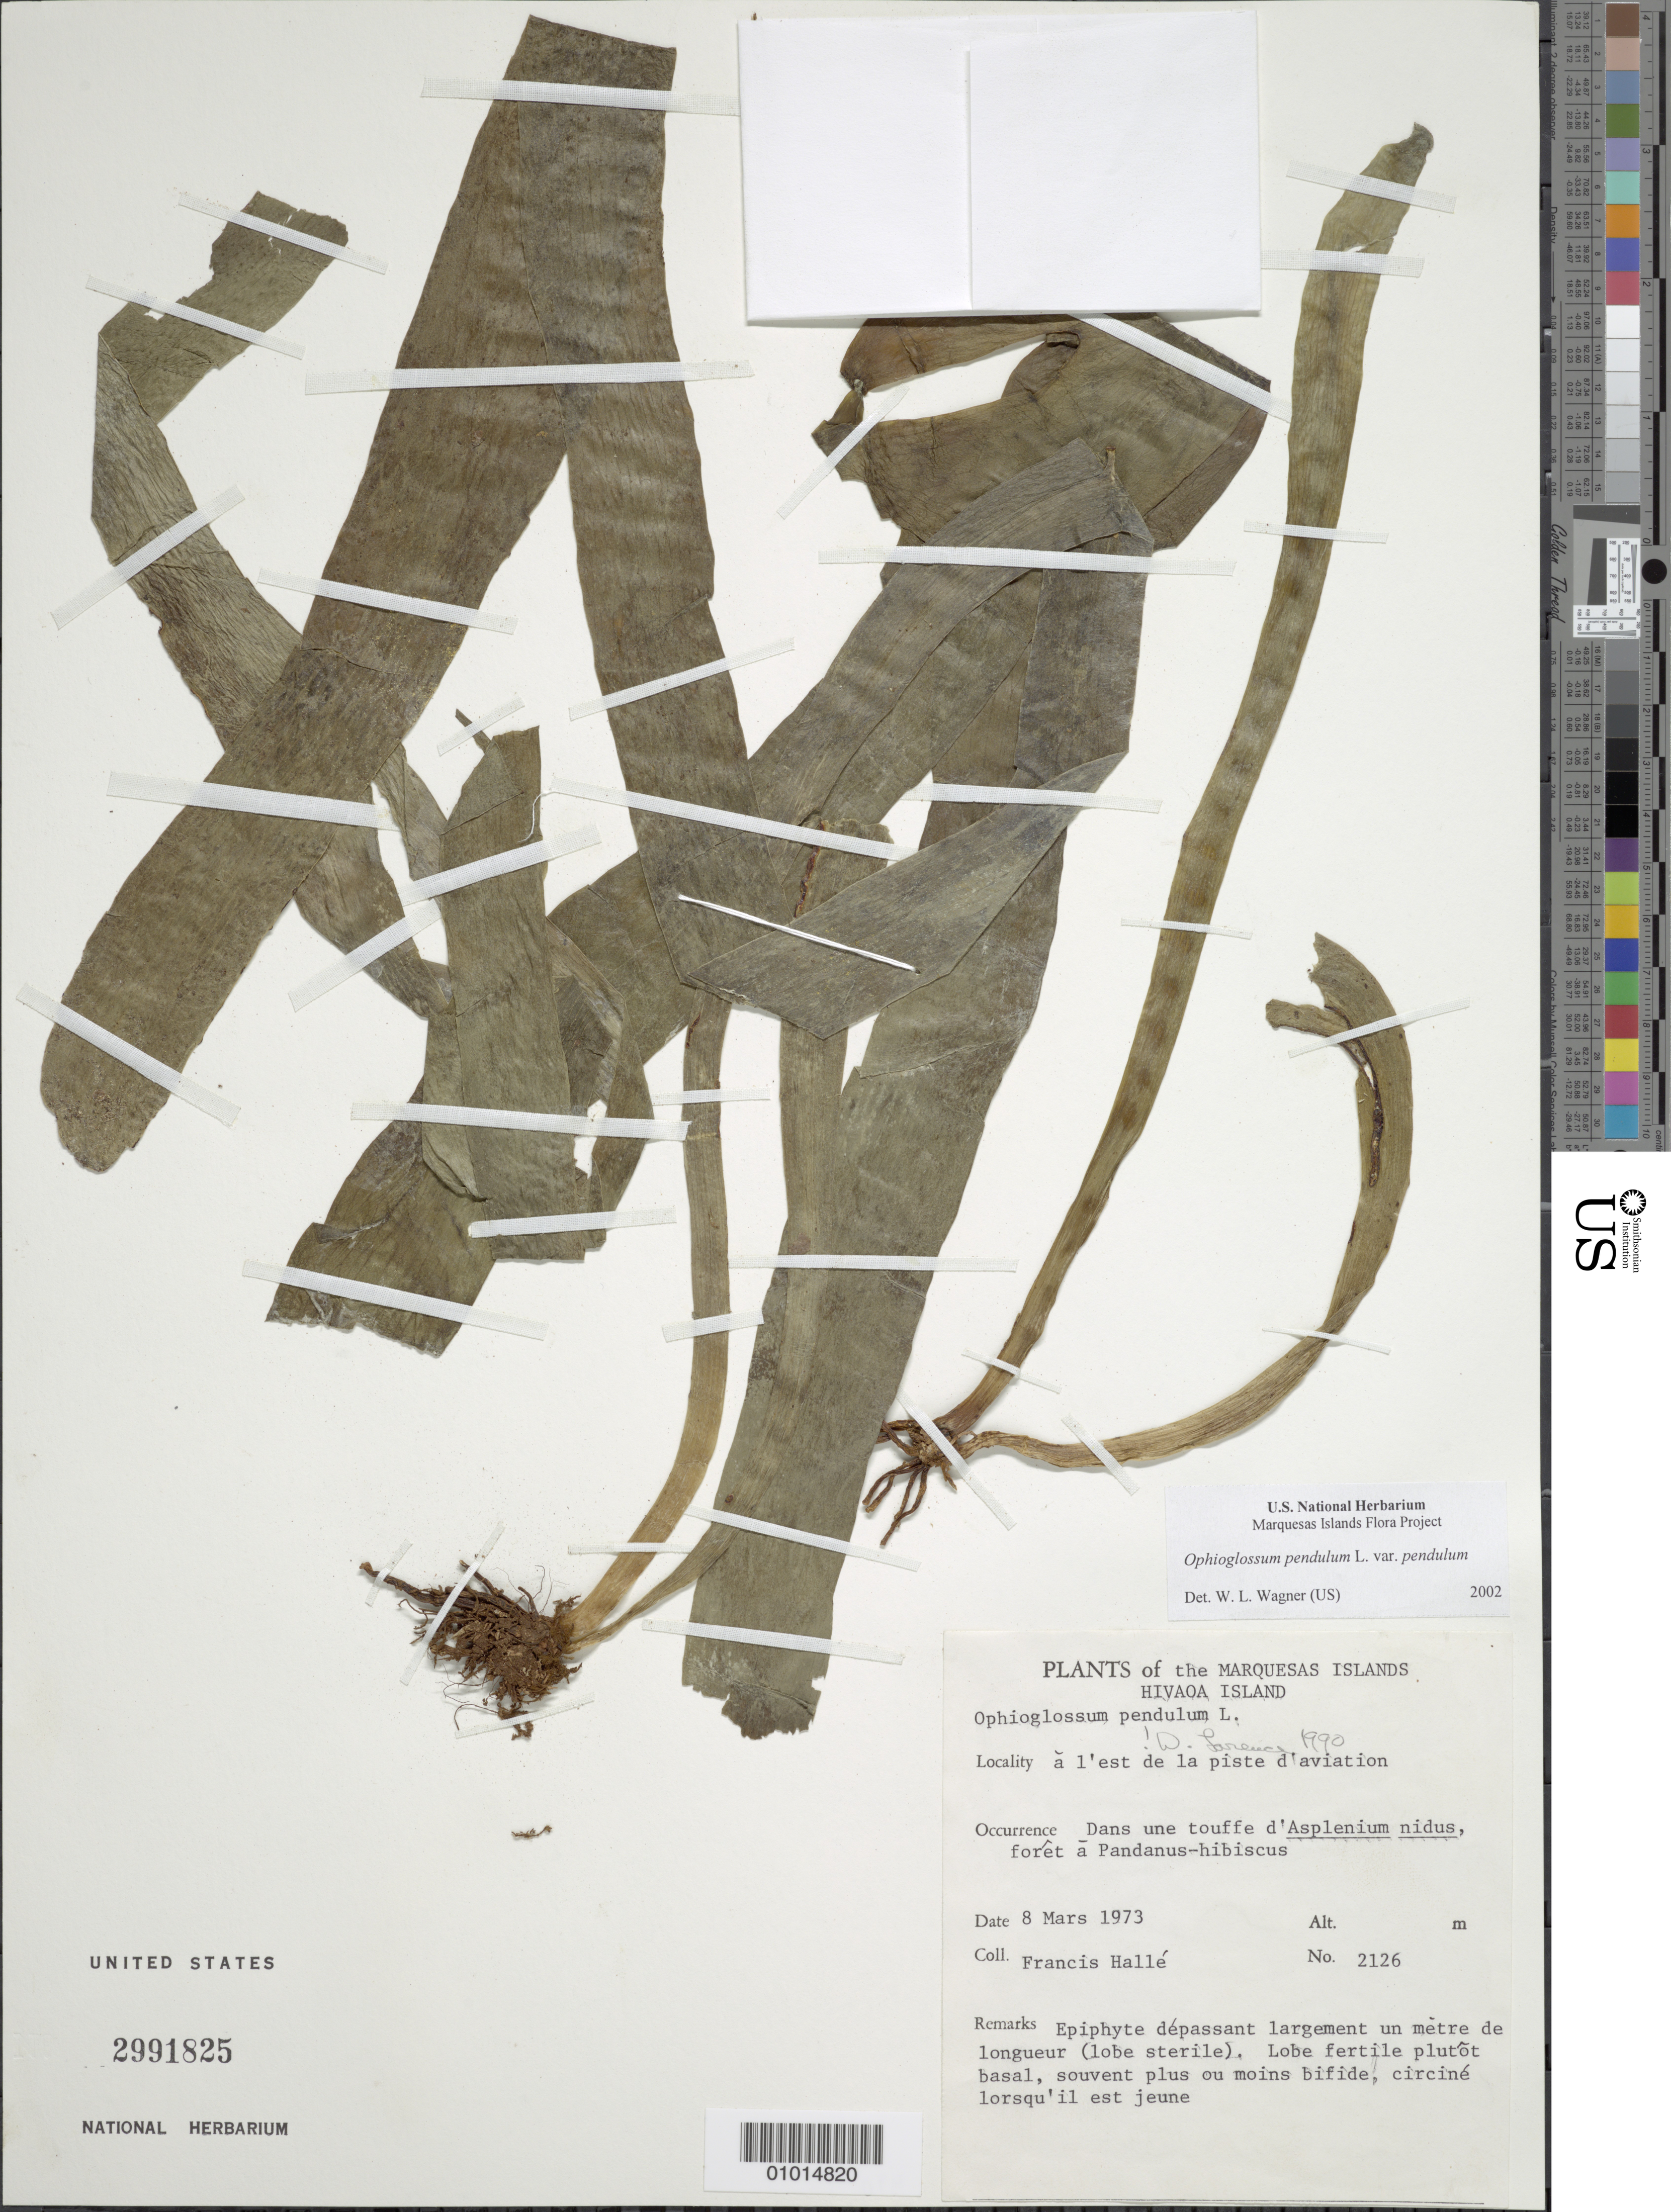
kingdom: Plantae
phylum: Tracheophyta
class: Polypodiopsida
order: Ophioglossales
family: Ophioglossaceae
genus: Ophioderma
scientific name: Ophioderma pendulum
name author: (L.) C. Presl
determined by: Wagner, W. L., (BOT), Smithsonian Institution - National Museum of Natural History (UNITED STATES)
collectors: F. Hallé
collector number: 2126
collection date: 1973-03-08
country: French Polynesia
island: Hiva Oa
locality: à l'est de la piste d'aviation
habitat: Dans une touffe d'Asplenium nidus, forêt à Pandanus-Hibiscus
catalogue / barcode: US 2991825